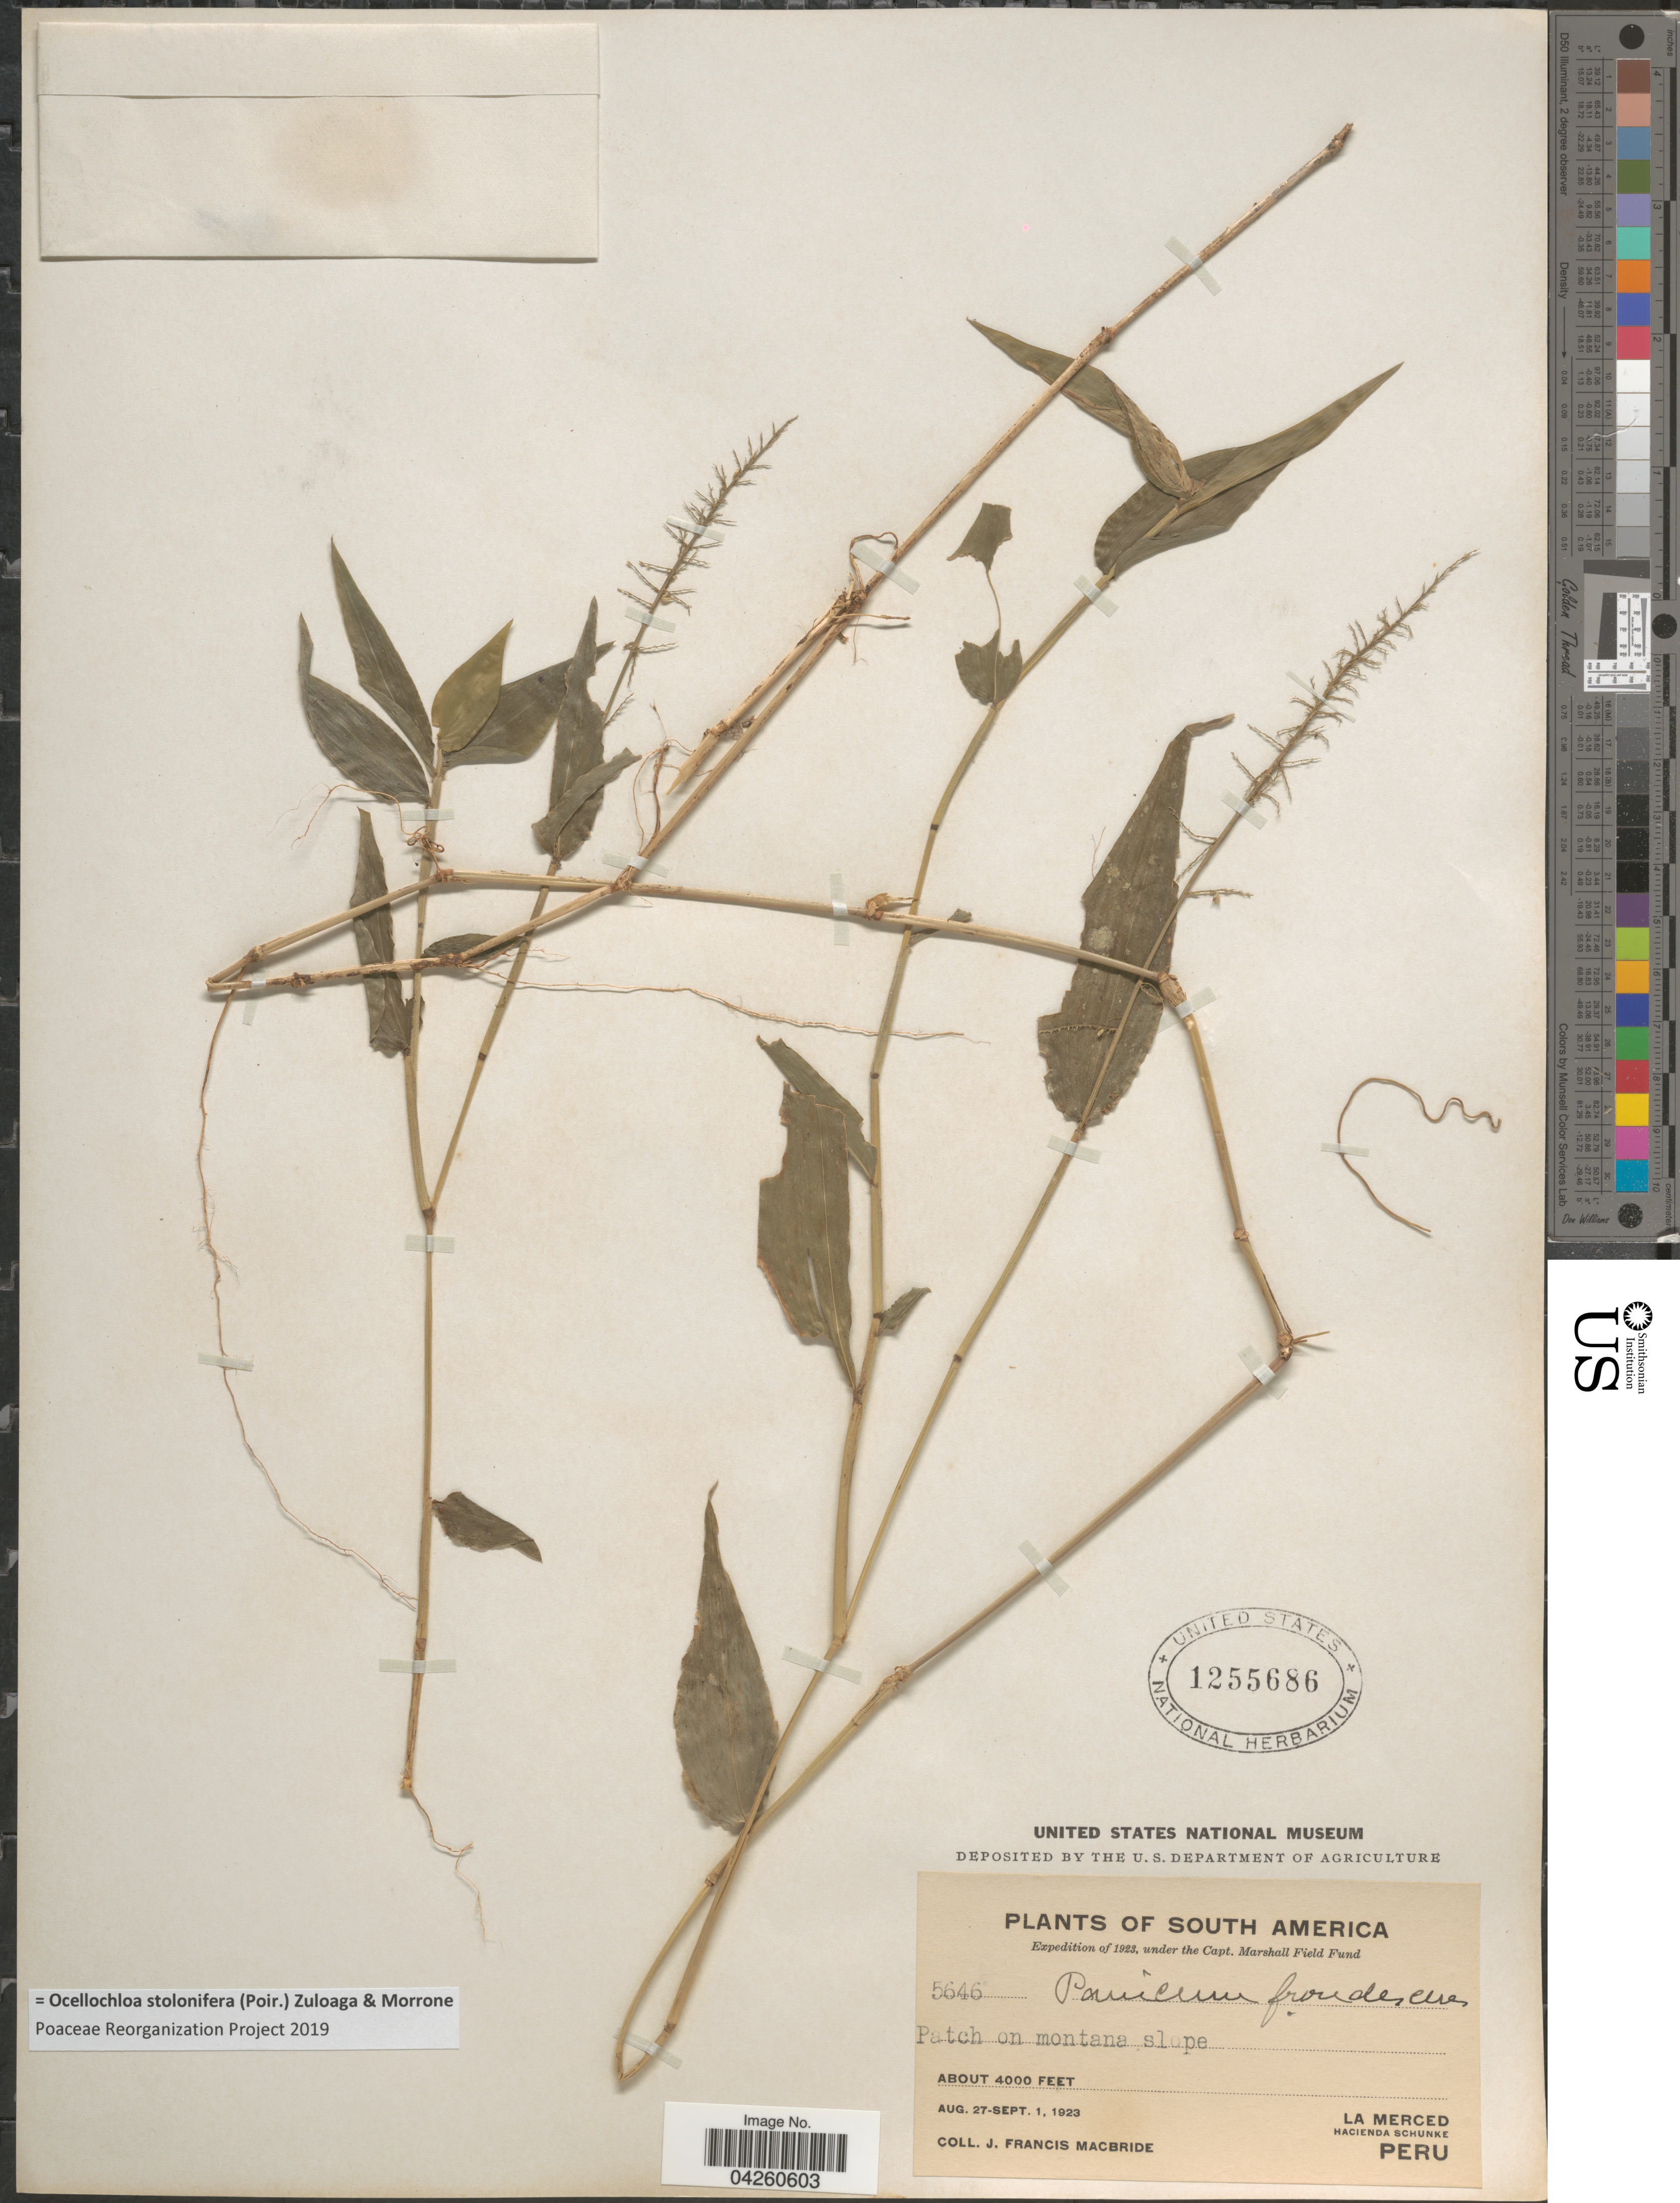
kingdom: Plantae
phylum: Tracheophyta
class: Liliopsida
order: Poales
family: Poaceae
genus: Ocellochloa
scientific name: Ocellochloa stolonifera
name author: (Poir.) Zuloaga & Morrone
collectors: J. F. Macbride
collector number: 5646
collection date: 1923-08-27/1923-09-01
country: Peru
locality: Expedition of 1923. La Merced. Hacienda Schunke.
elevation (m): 1219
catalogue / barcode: US 1255686